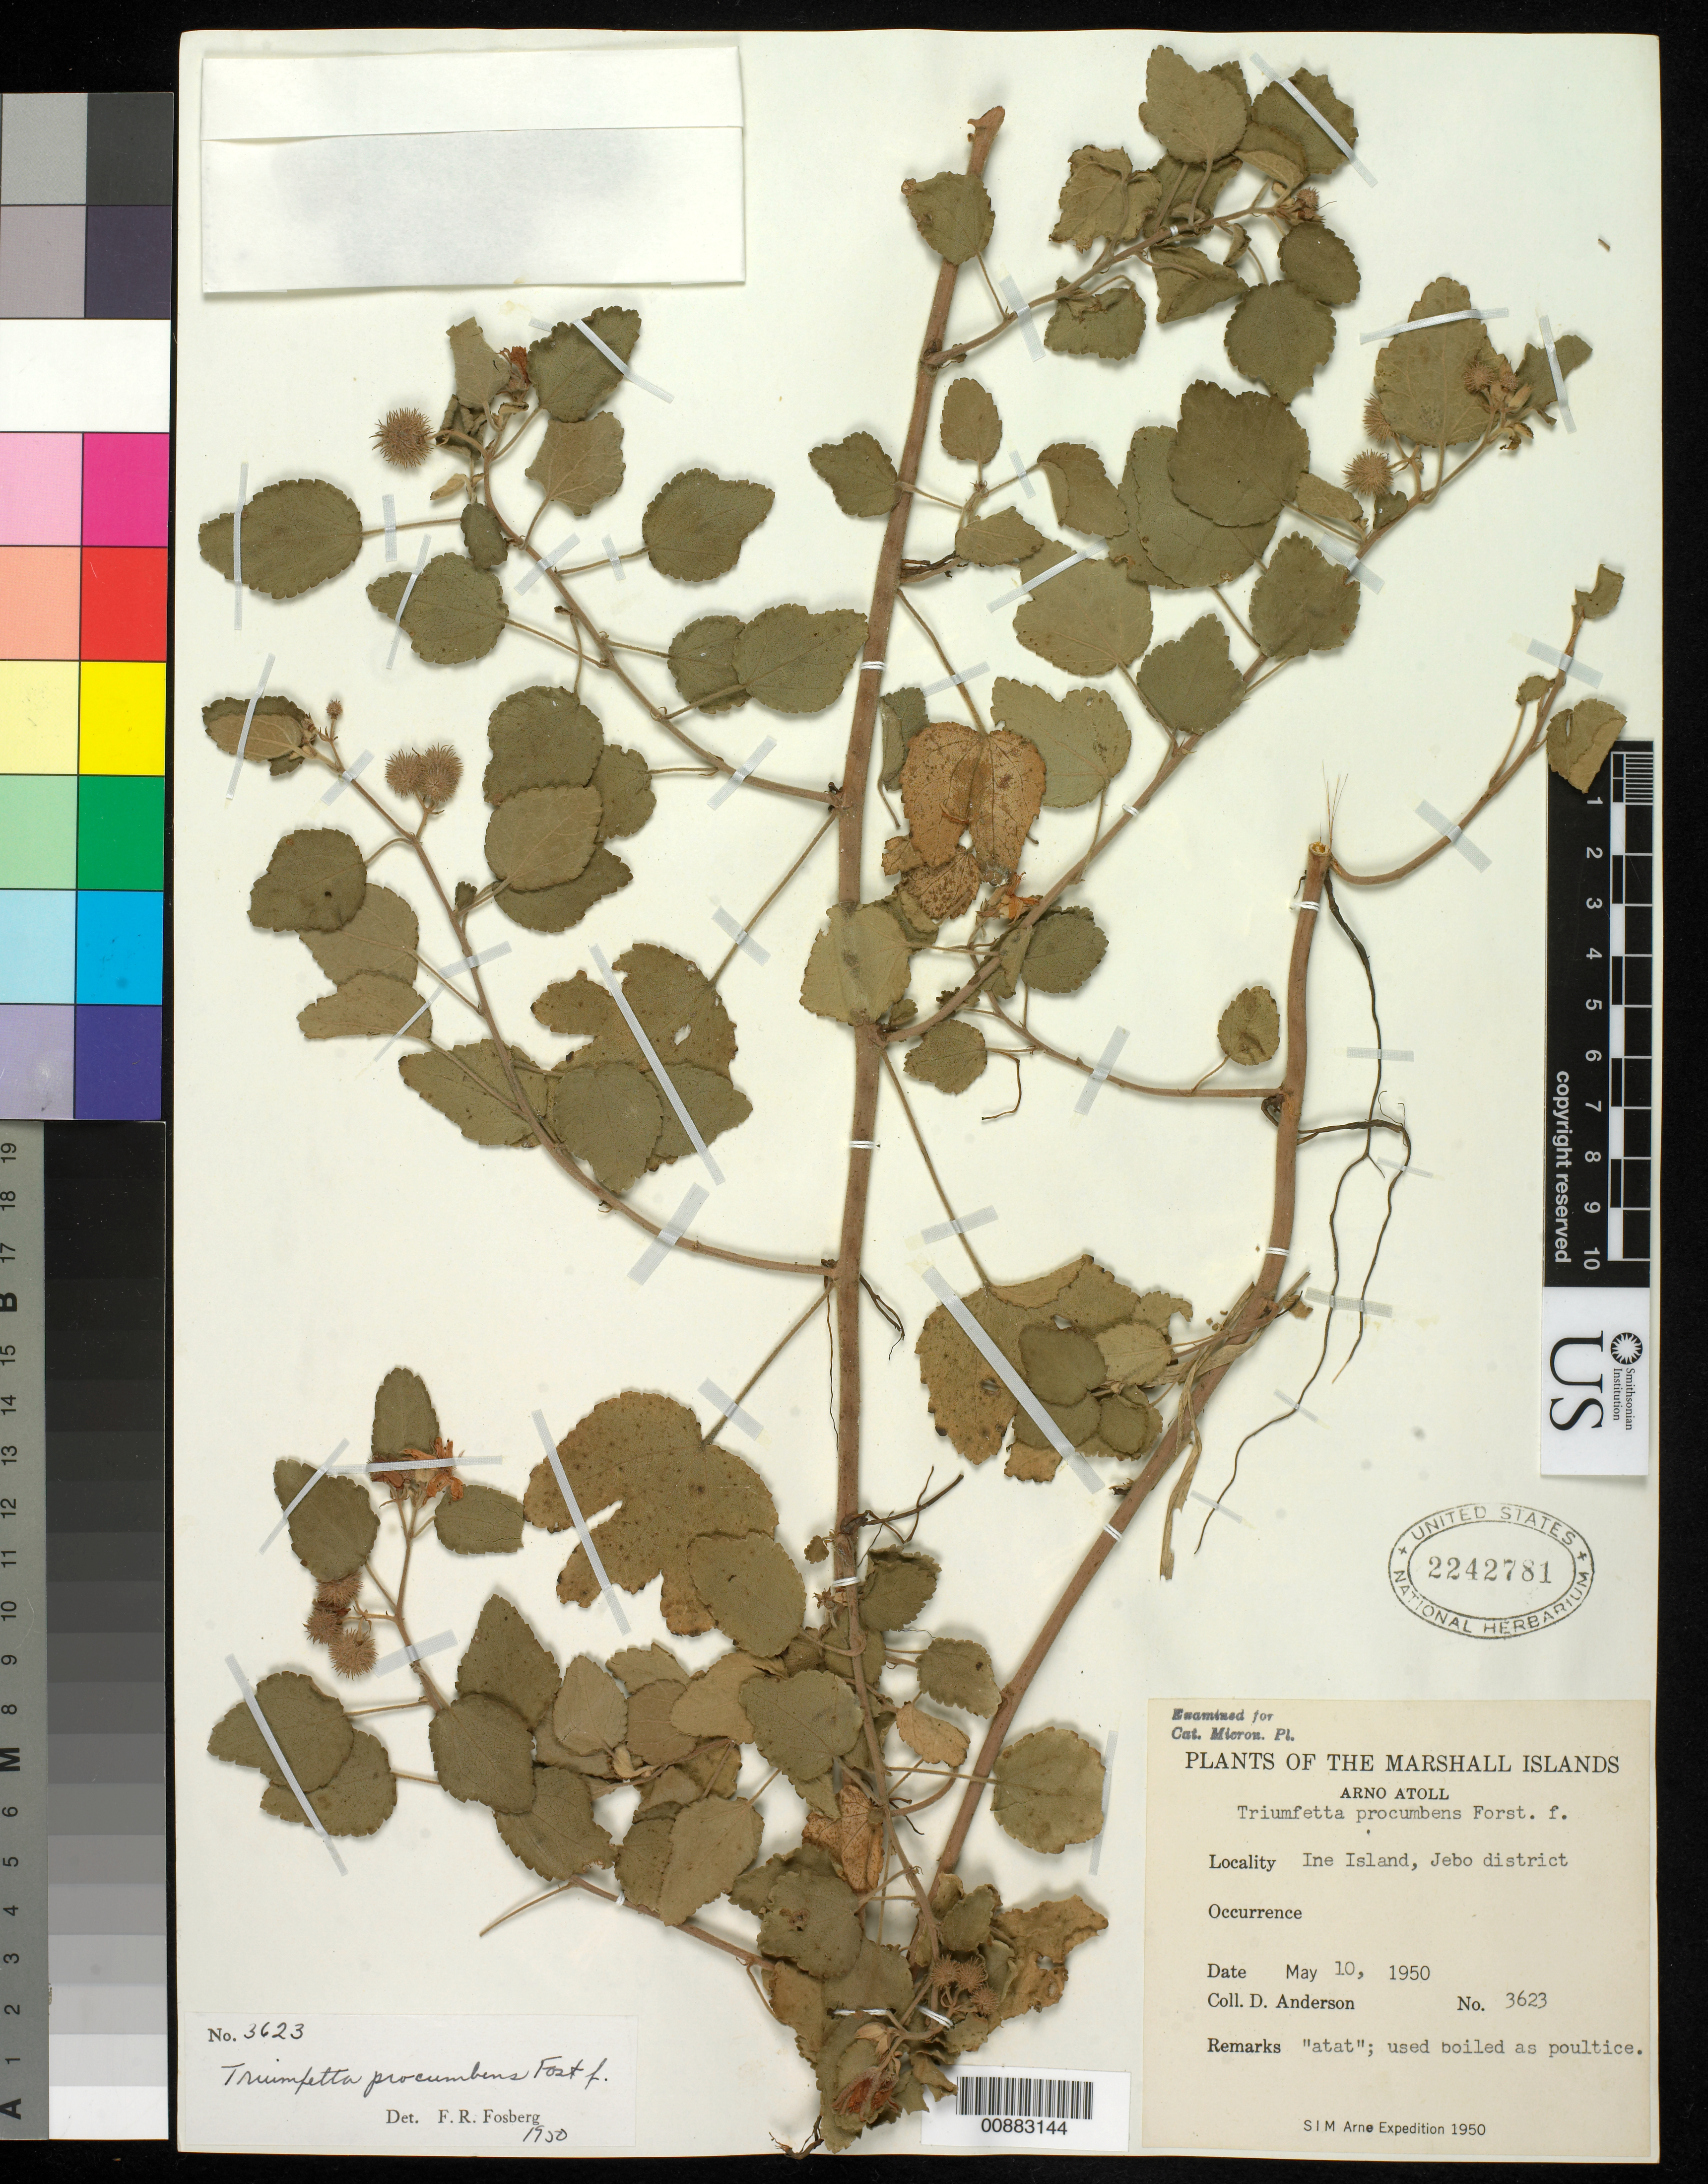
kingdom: Plantae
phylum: Tracheophyta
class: Magnoliopsida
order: Malvales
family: Malvaceae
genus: Triumfetta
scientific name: Triumfetta procumbens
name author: G. Forst.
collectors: D. Anderson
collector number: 3623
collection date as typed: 10 May 1950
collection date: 1950-05-10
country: Marshall Islands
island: Arno Atoll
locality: Ine Island, Jebo district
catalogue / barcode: US 2242781